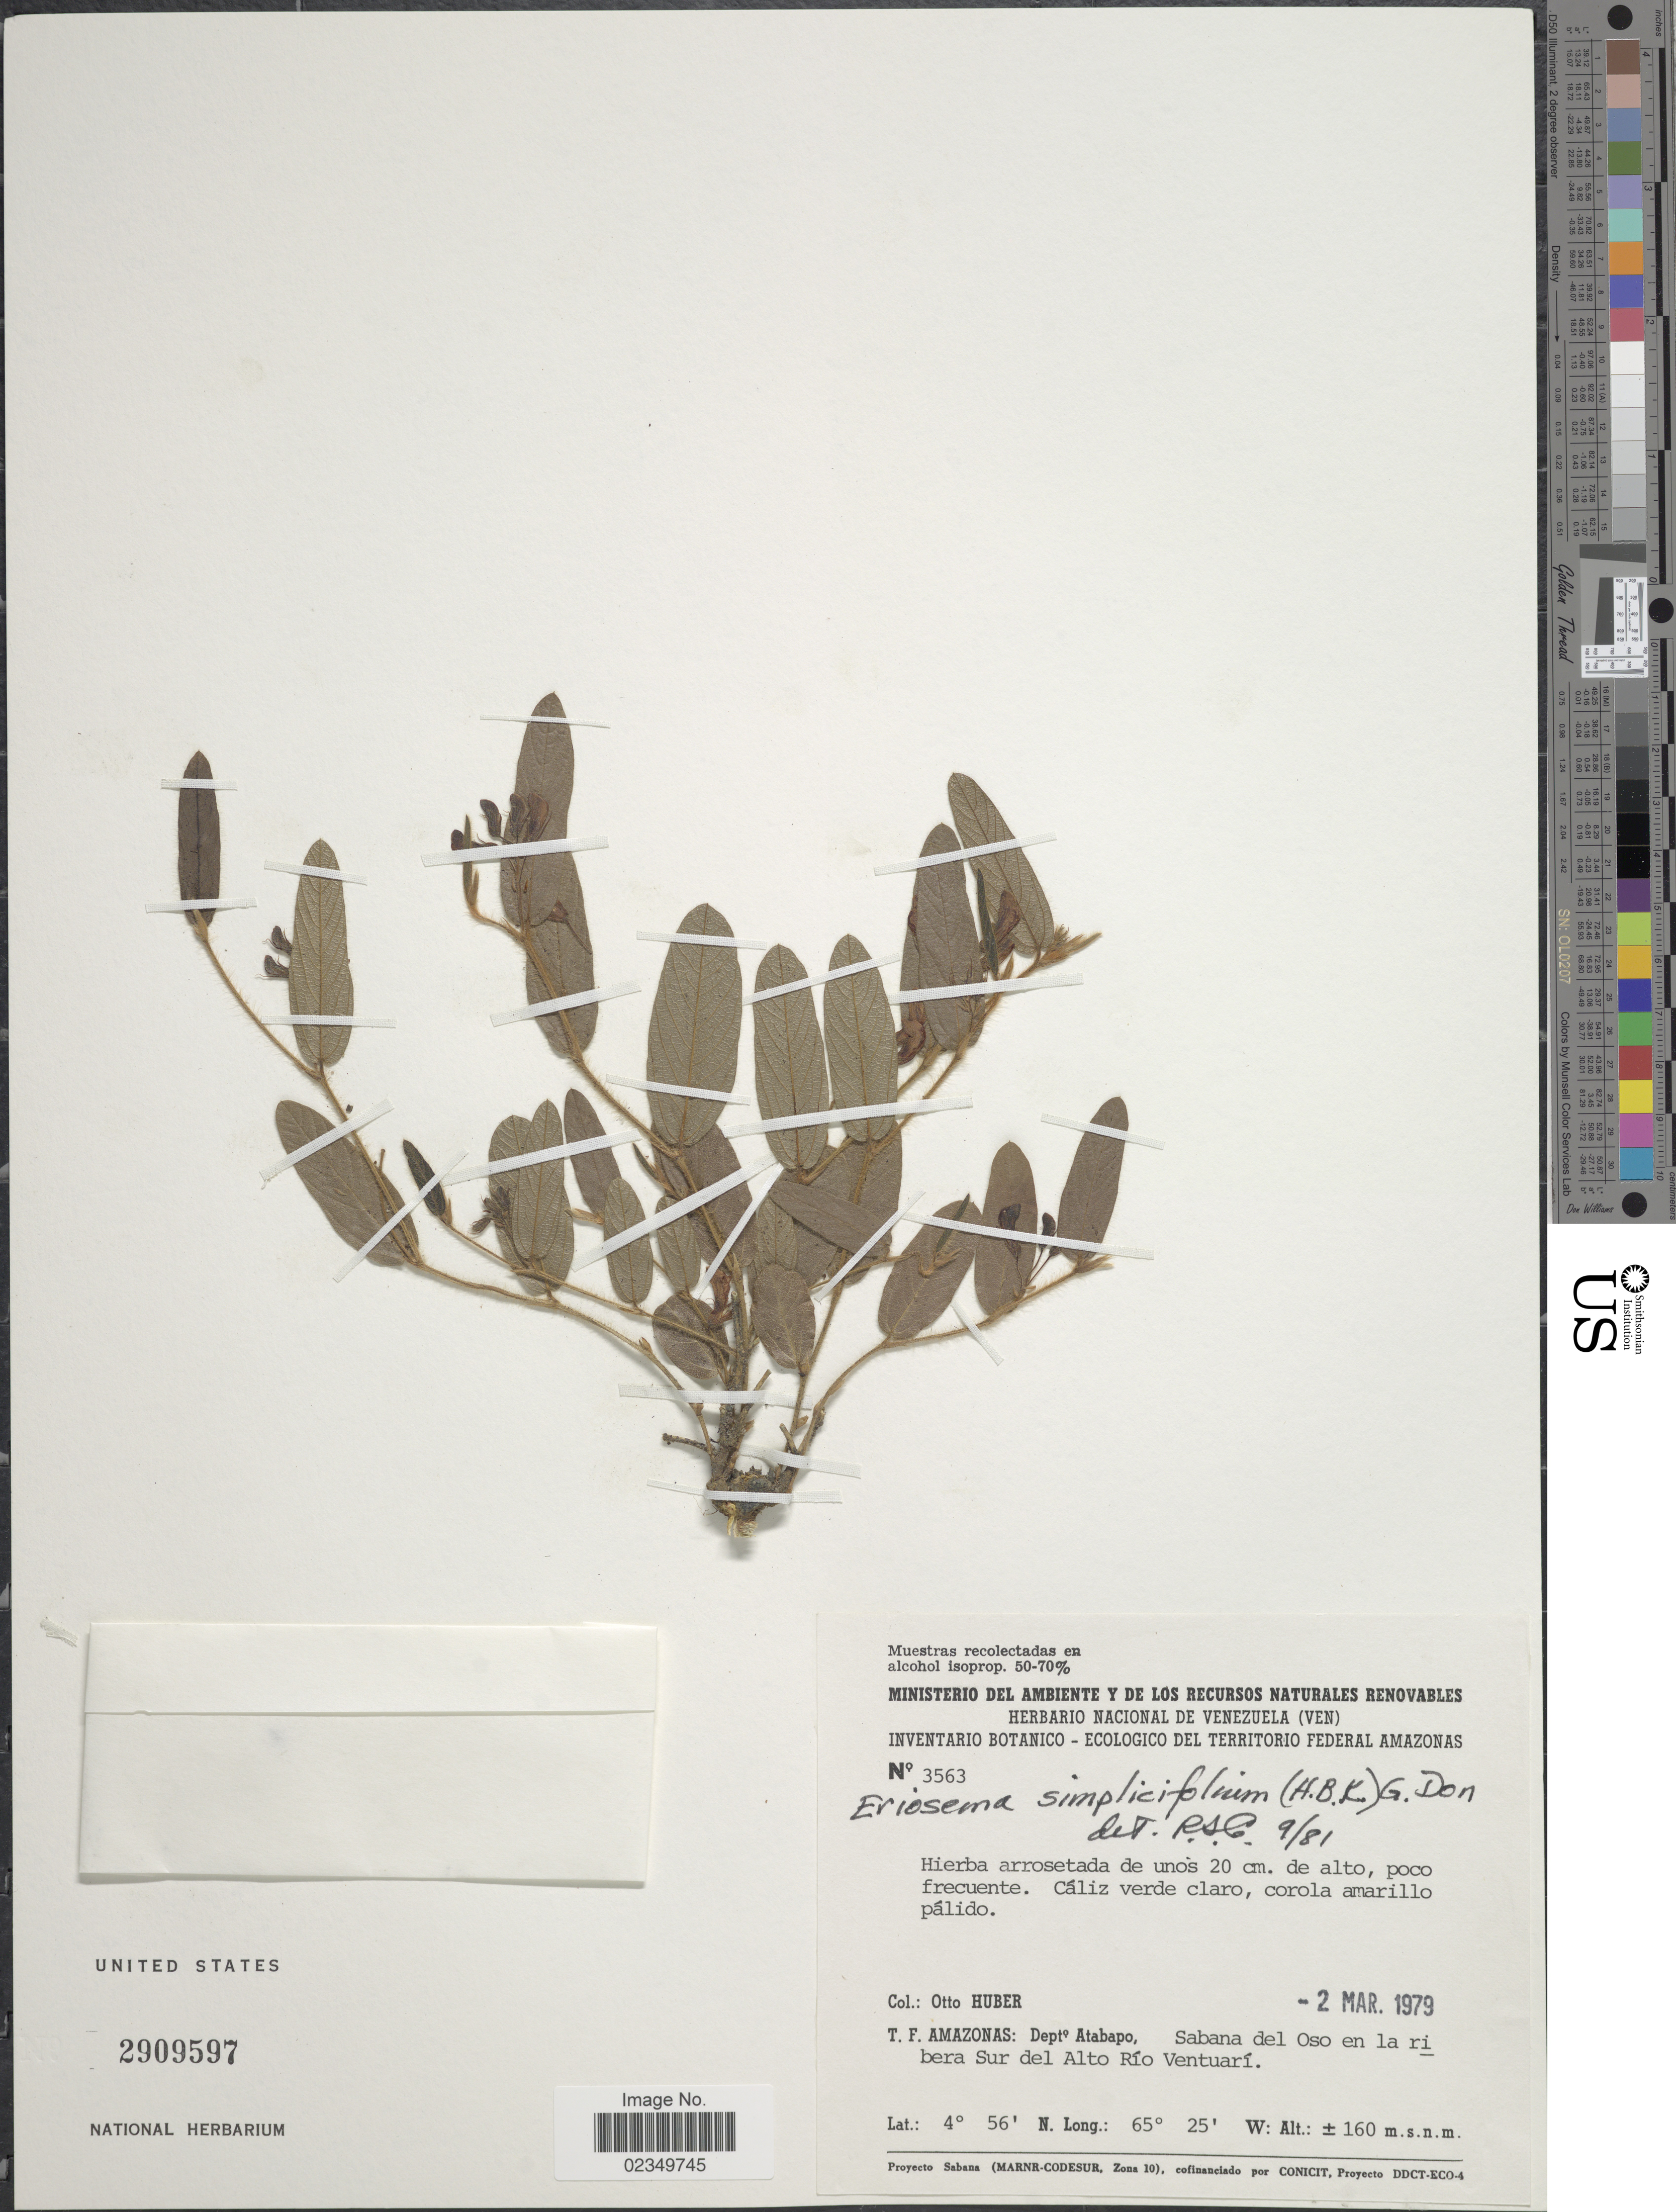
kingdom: Plantae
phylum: Tracheophyta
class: Magnoliopsida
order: Fabales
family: Fabaceae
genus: Eriosema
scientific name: Eriosema simplicifolium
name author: (Kunth) G. Don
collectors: O. Huber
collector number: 3563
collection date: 1979-03-02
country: Venezuela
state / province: Amazonas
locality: T.F. Amazonas: Dept.: Atabapo, Sabana del Oso en la ribera Sur del Alto Rio Ventuari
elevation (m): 160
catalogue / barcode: US 2909597